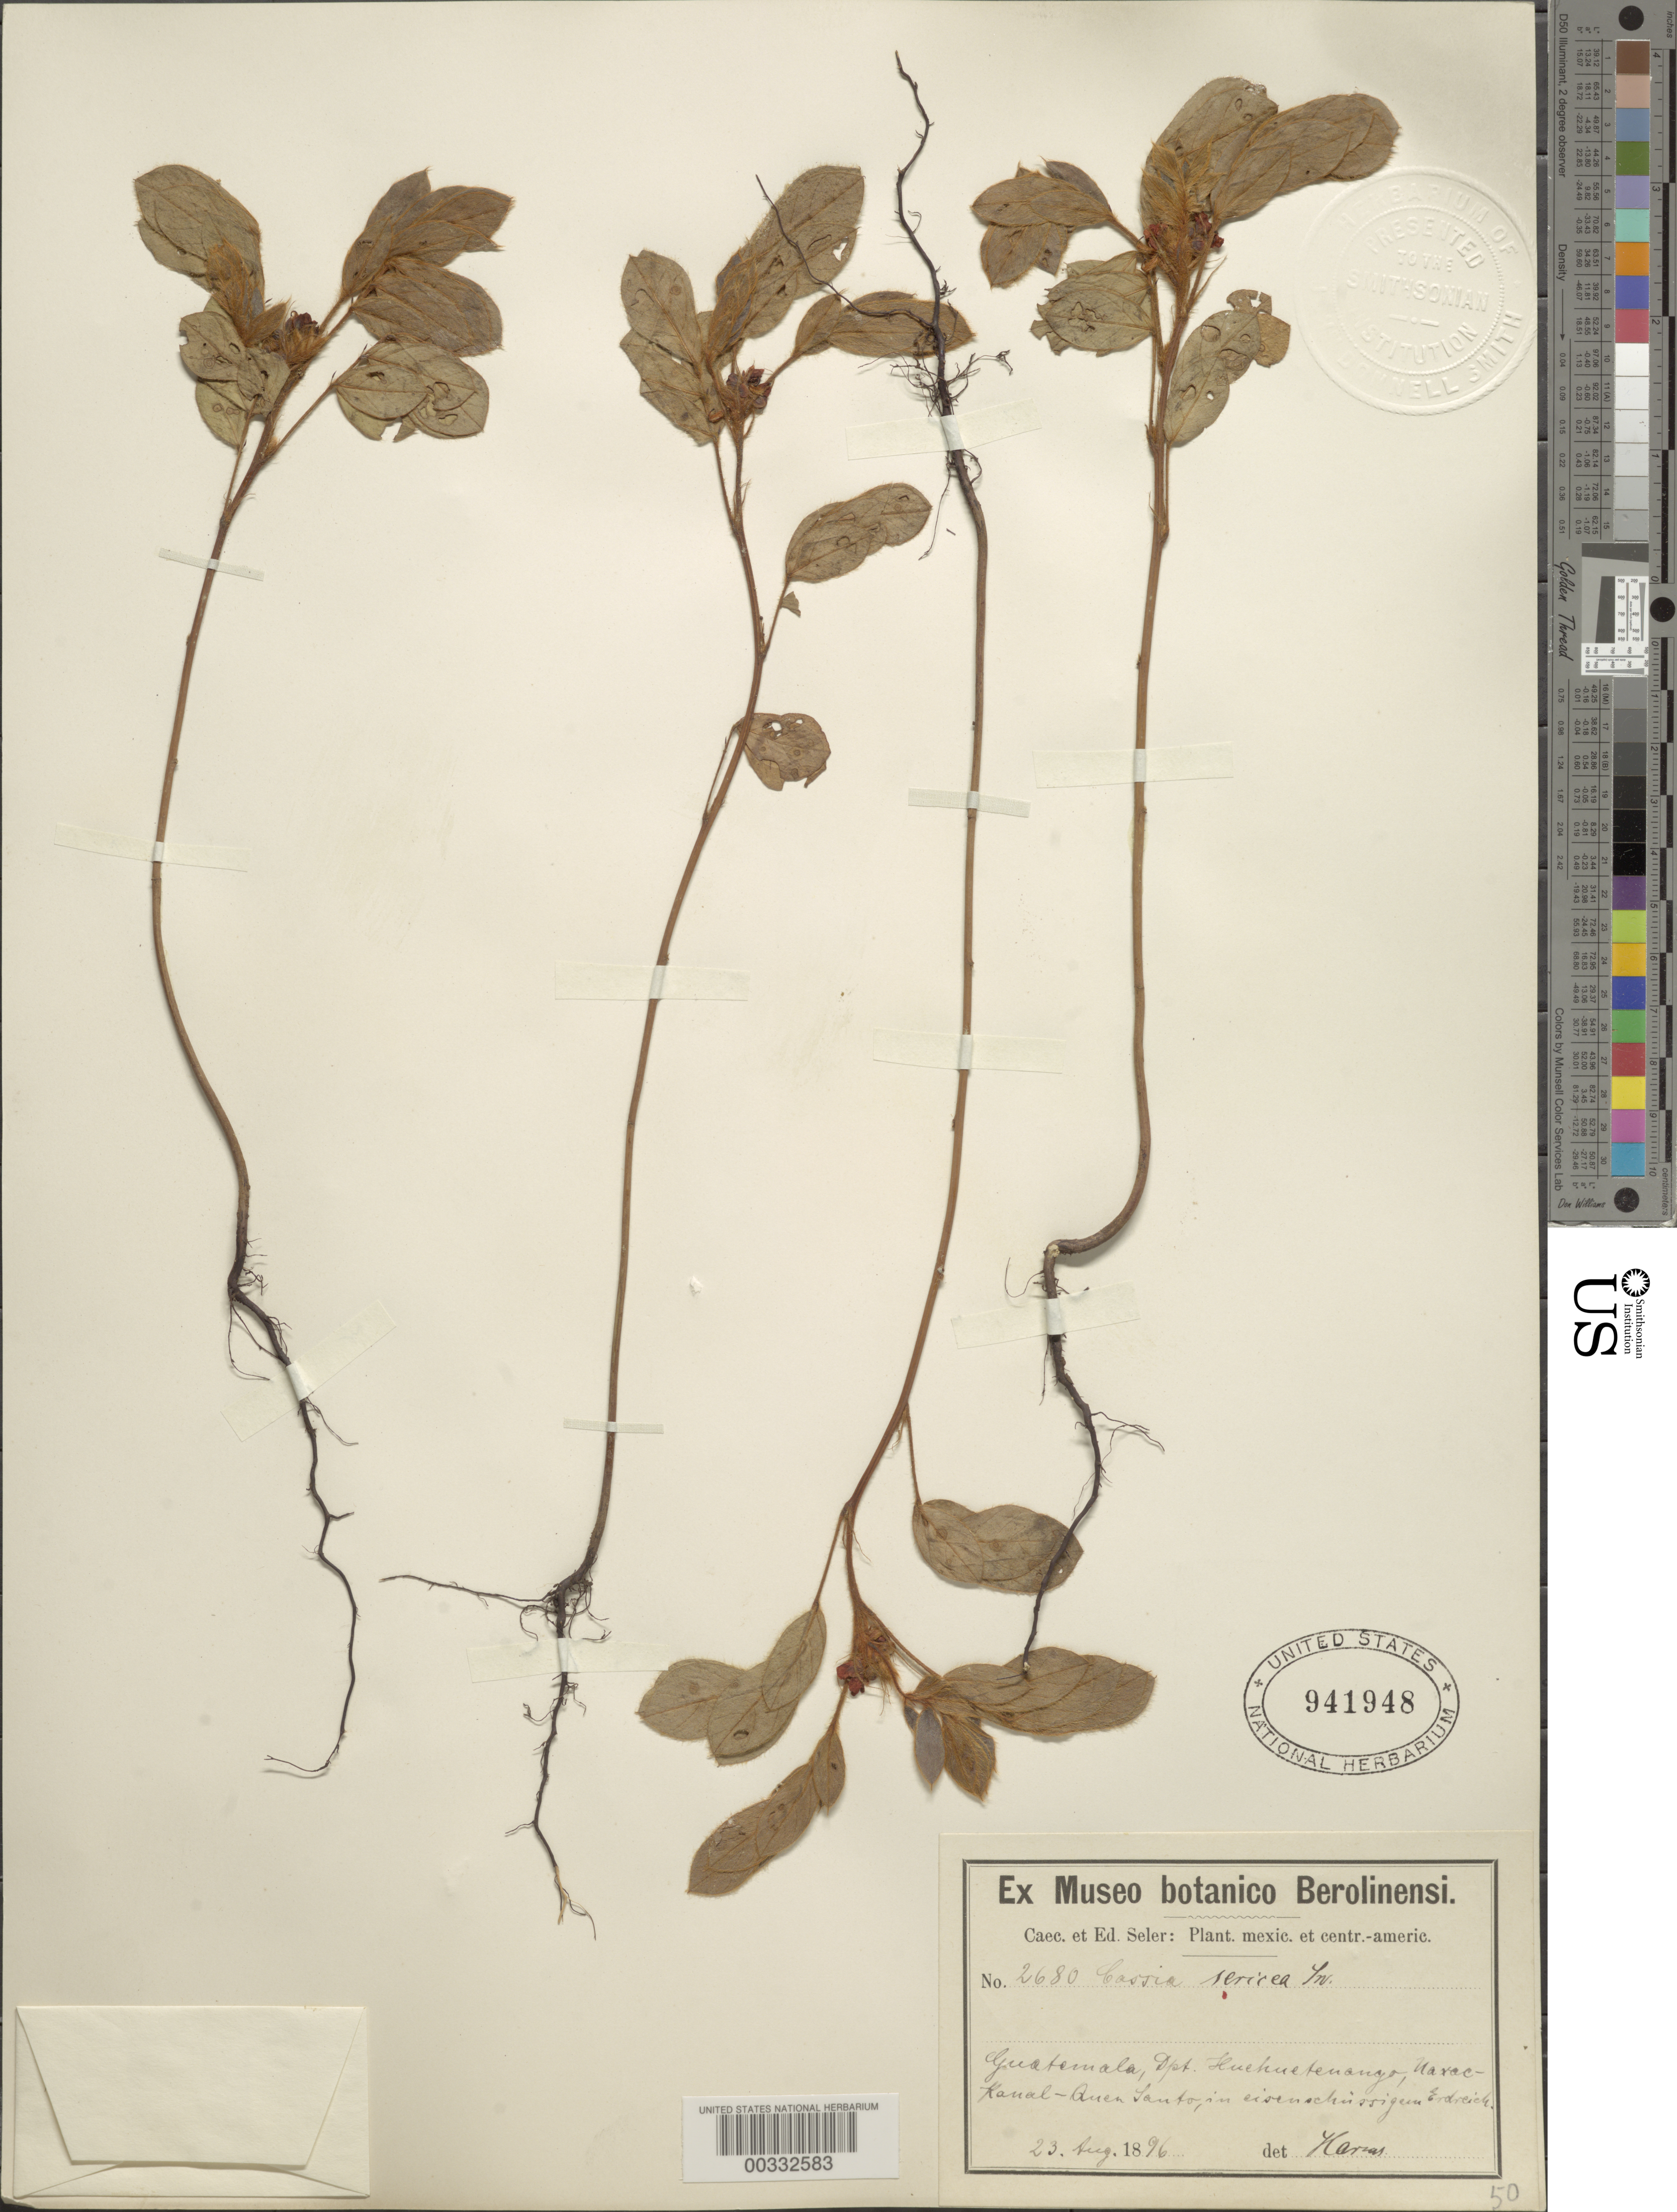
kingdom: Plantae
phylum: Tracheophyta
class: Magnoliopsida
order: Fabales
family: Fabaceae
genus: Senna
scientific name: Senna uniflora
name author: (Mill.) H.S. Irwin & Barneby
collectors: E. Seler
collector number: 2680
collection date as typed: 23 Aug 1896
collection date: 1896-08-23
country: Guatemala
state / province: Huehuetenango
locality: Uaxac Kanal-Quen Santo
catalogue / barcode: US 941948